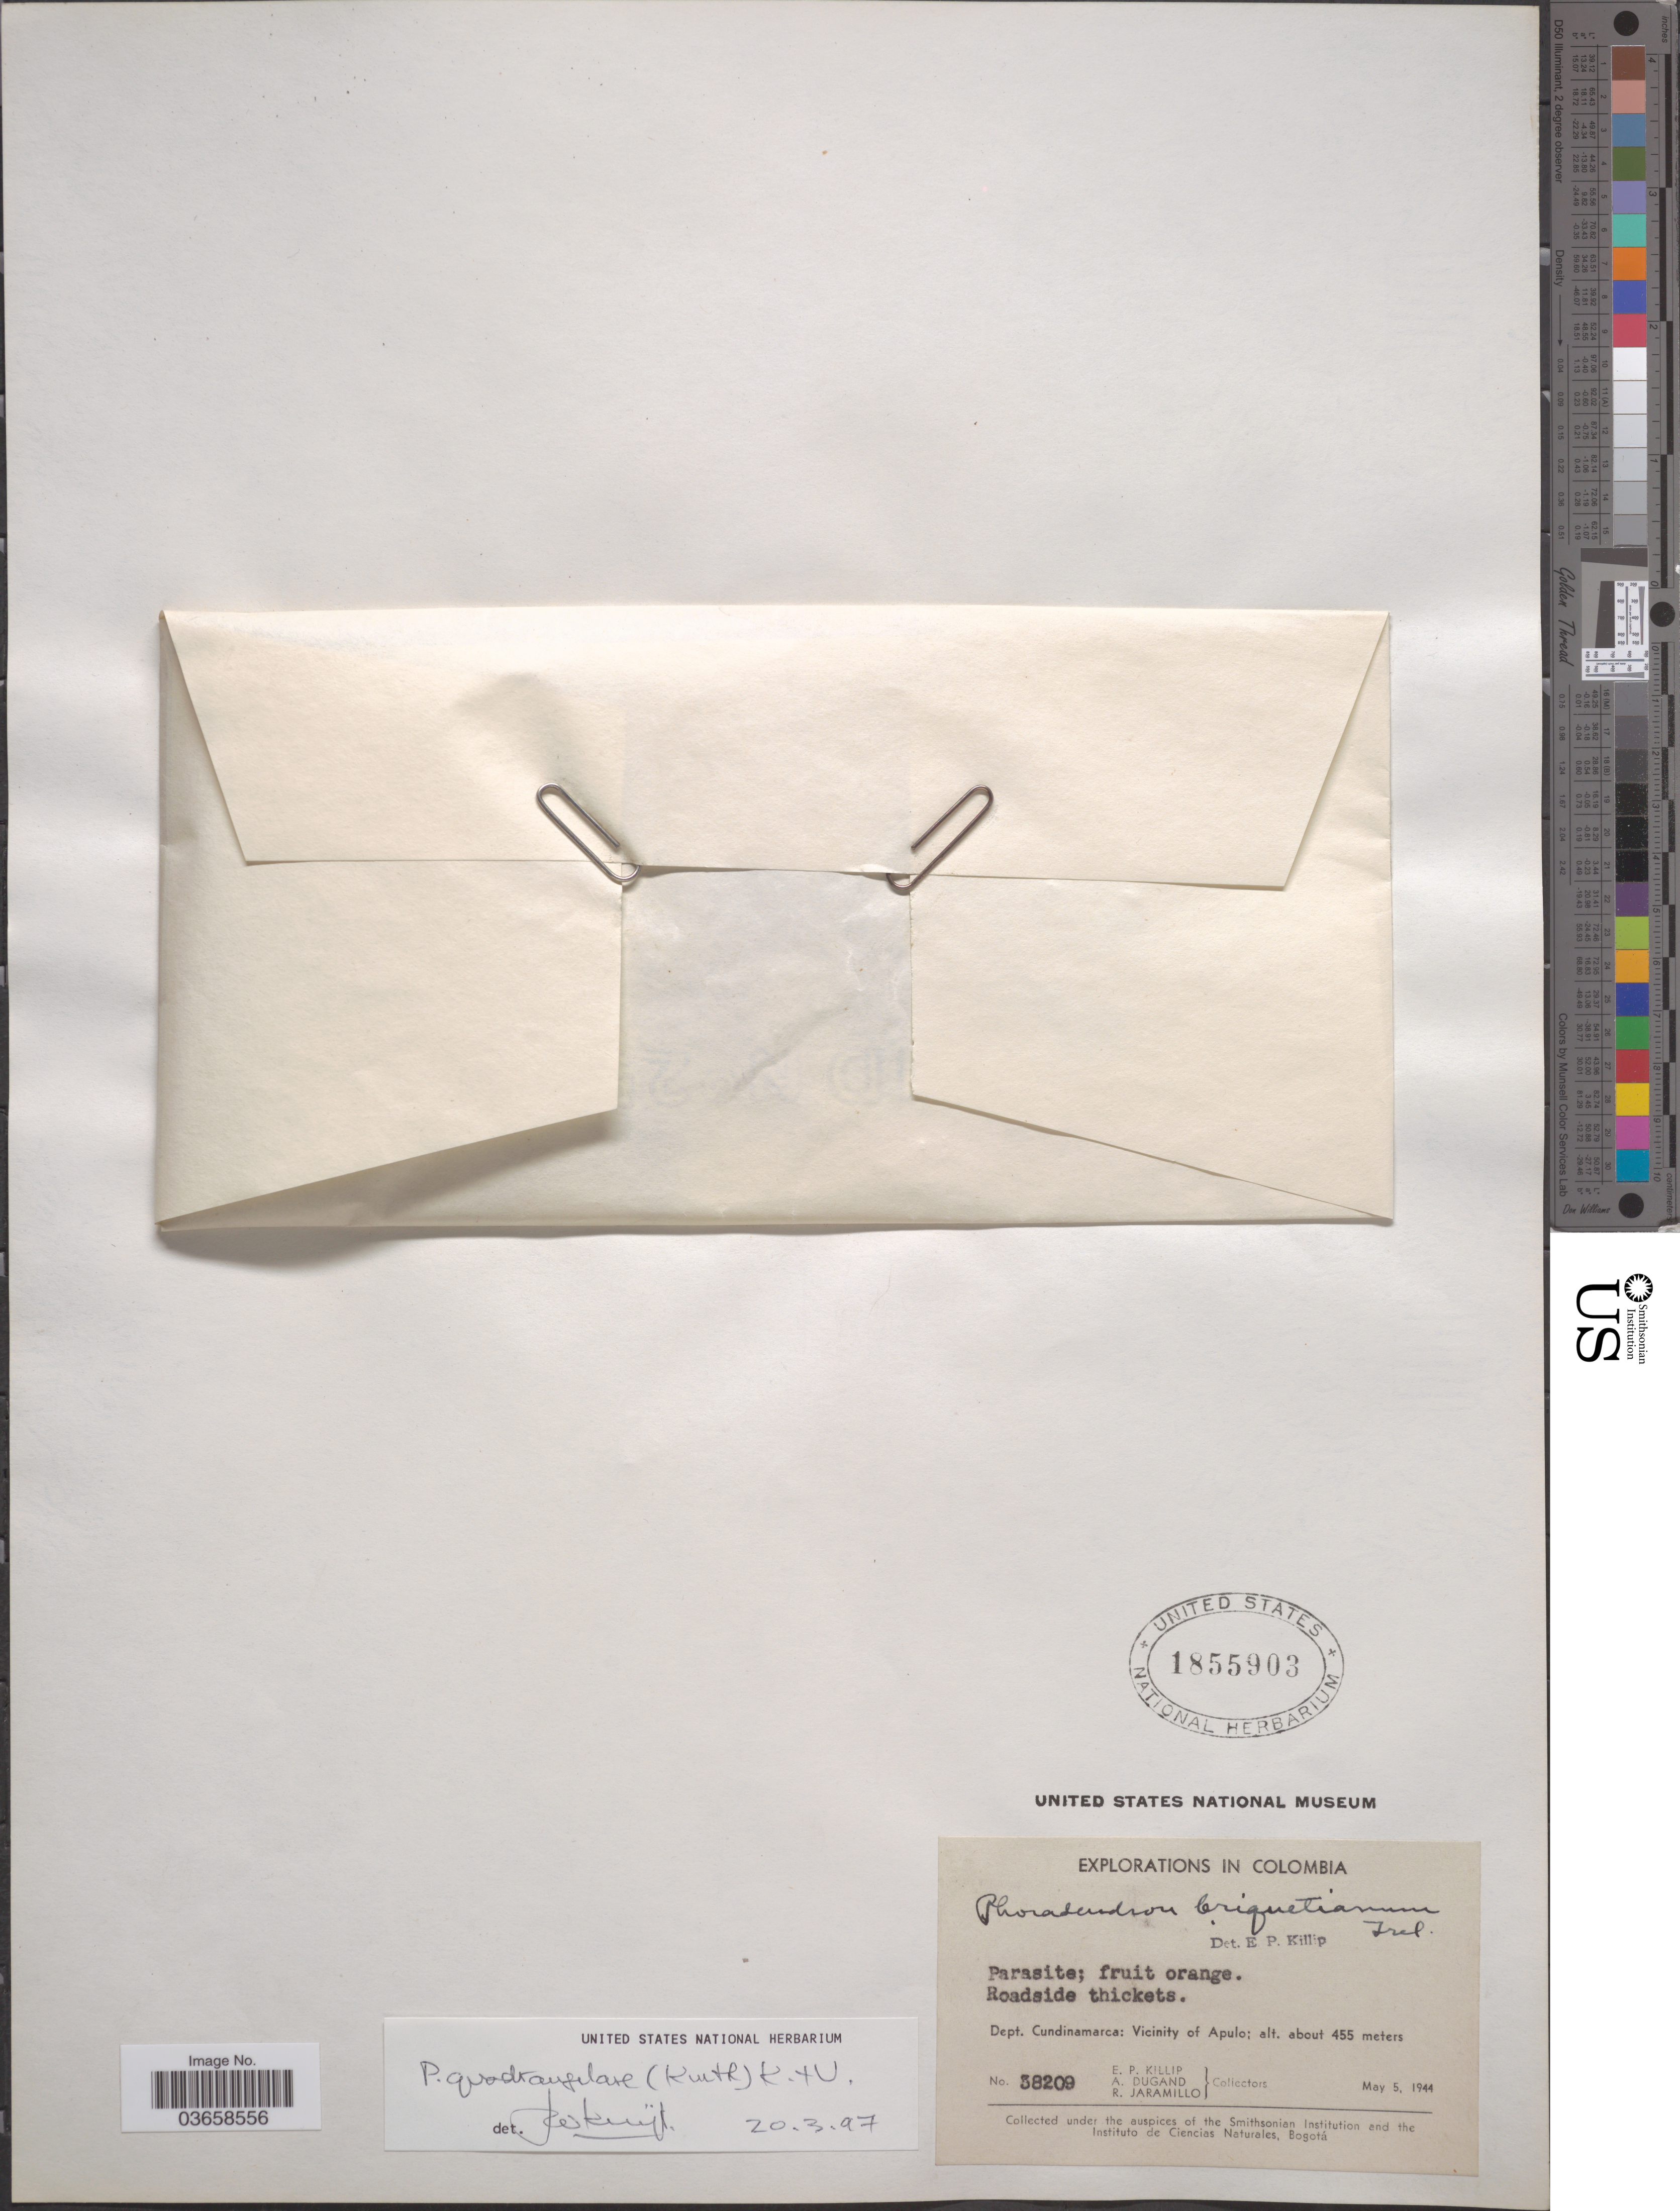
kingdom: Plantae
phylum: Tracheophyta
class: Magnoliopsida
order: Santalales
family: Viscaceae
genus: Phoradendron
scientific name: Phoradendron quadrangulare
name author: (Kunth) Griseb.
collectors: E. P. Killip, A. Dugand & R. Jaramillo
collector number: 38209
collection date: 1944-05-05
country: Colombia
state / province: Cundinamarca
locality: Dept. Cundinamarca: Vicinity of Apulo.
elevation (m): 455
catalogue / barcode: US 1855903